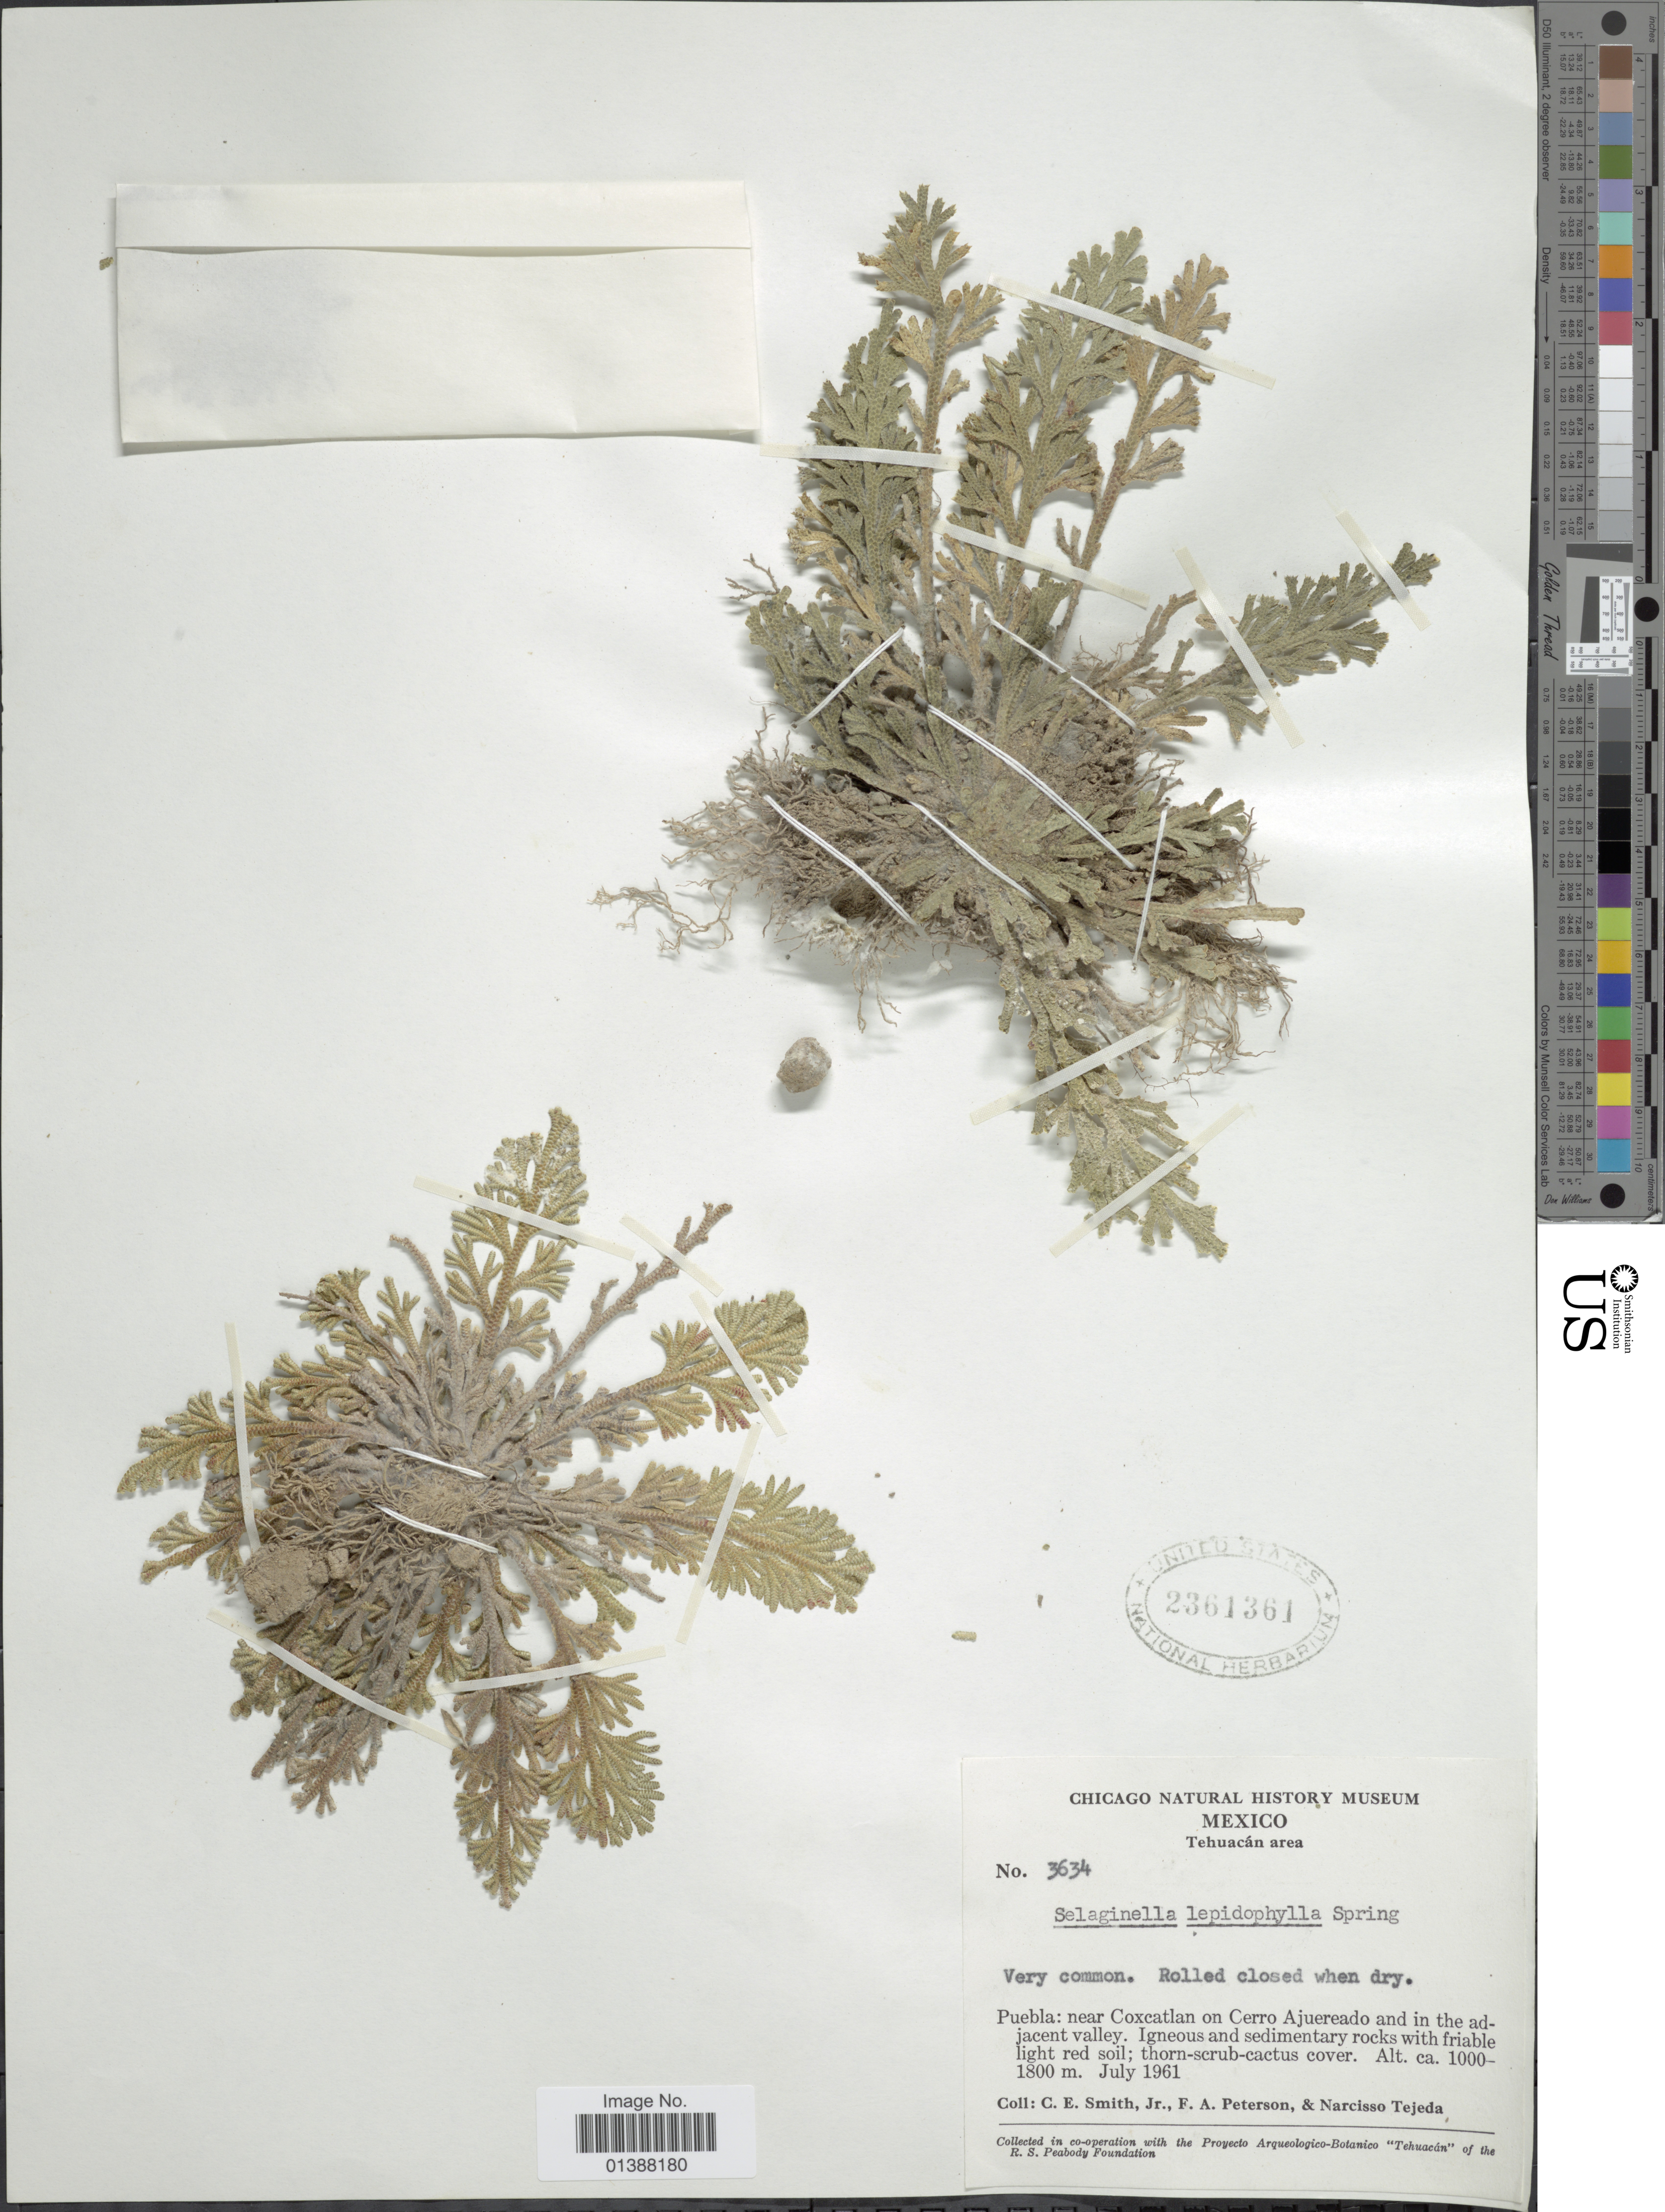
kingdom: Plantae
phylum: Tracheophyta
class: Lycopodiopsida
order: Selaginellales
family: Selaginellaceae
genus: Selaginella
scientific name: Selaginella lepidophylla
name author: (Hook. & Grev.) Spring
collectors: C. E. Smith Jr., F. A. Peterson & N. Tejeda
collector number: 3634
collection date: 1961-07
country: Mexico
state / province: Puebla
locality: Tehuacán area, near Coxcatlan on Cerro Ajuereado and in the adjacent valley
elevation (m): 1000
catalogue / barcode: US 2361361